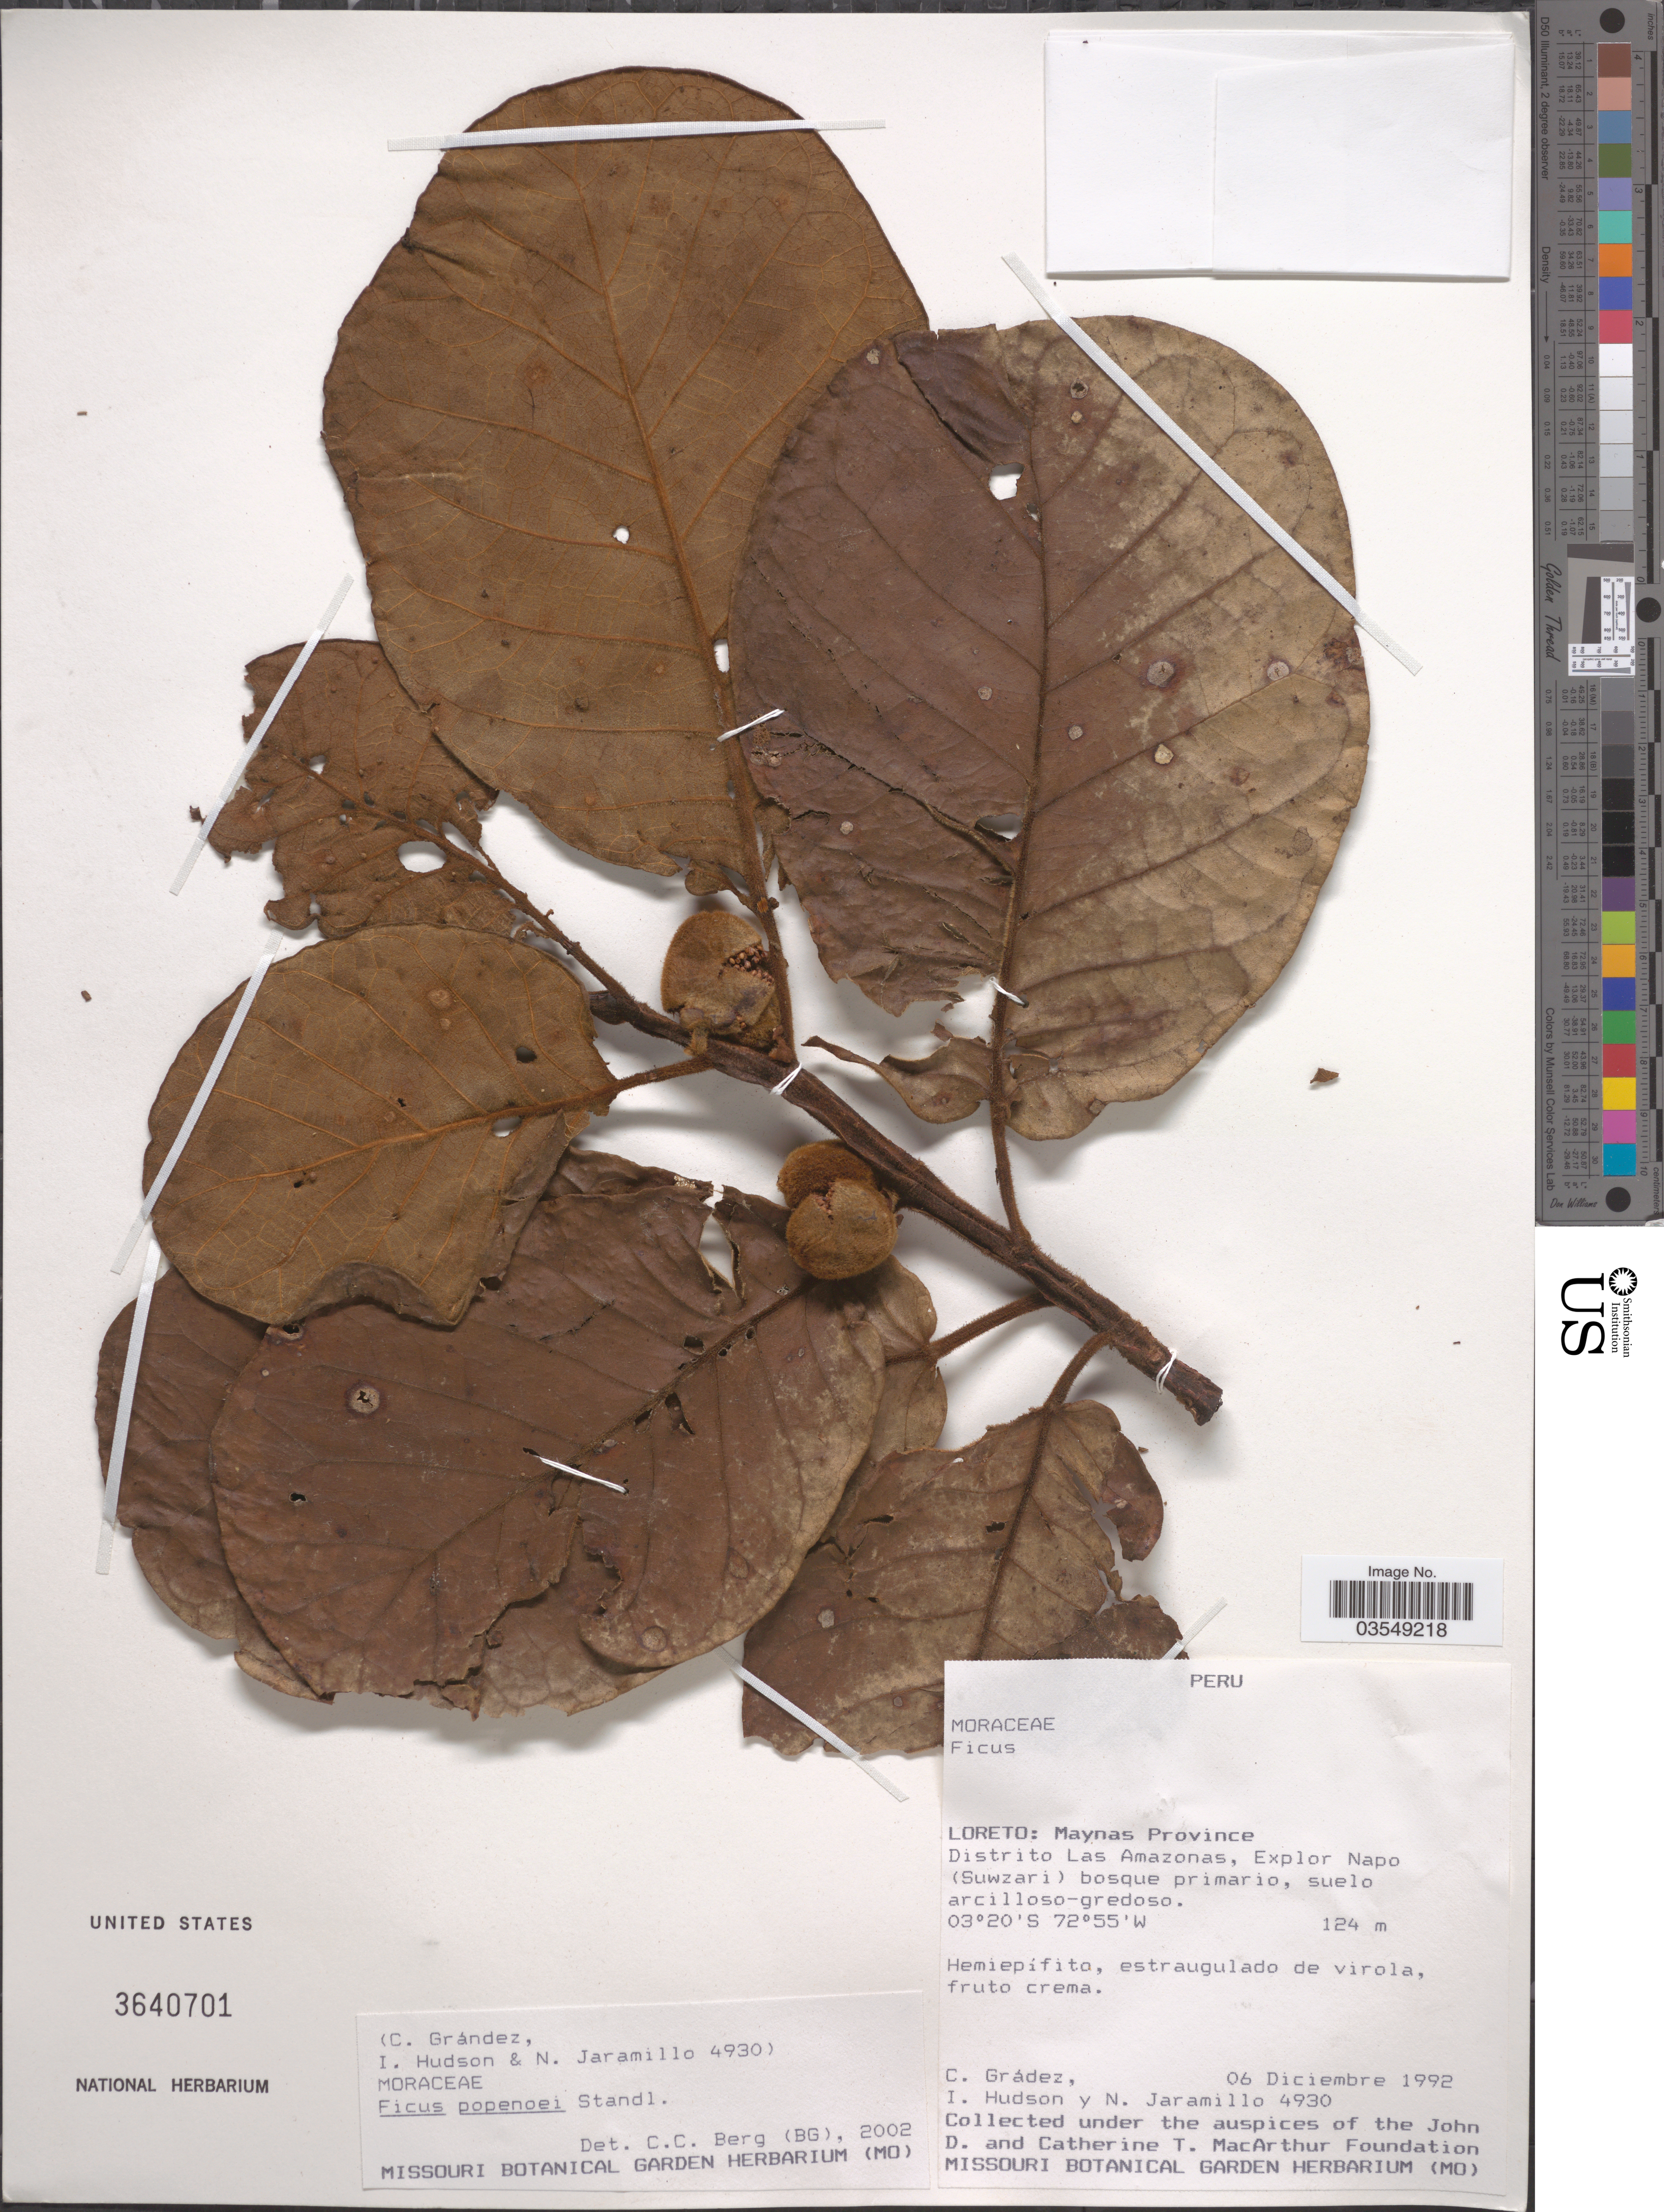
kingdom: Plantae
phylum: Tracheophyta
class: Magnoliopsida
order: Rosales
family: Moraceae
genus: Ficus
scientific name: Ficus popenoei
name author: Standl.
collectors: C. Grádez, I. Hudson & N. Jaramillo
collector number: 4930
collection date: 1992-12-06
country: Peru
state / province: Loreto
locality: Maynas Province. Distrito Las Amazonas, Explor Napo (Suwzari) bosque primario.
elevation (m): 124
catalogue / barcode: US 3640701